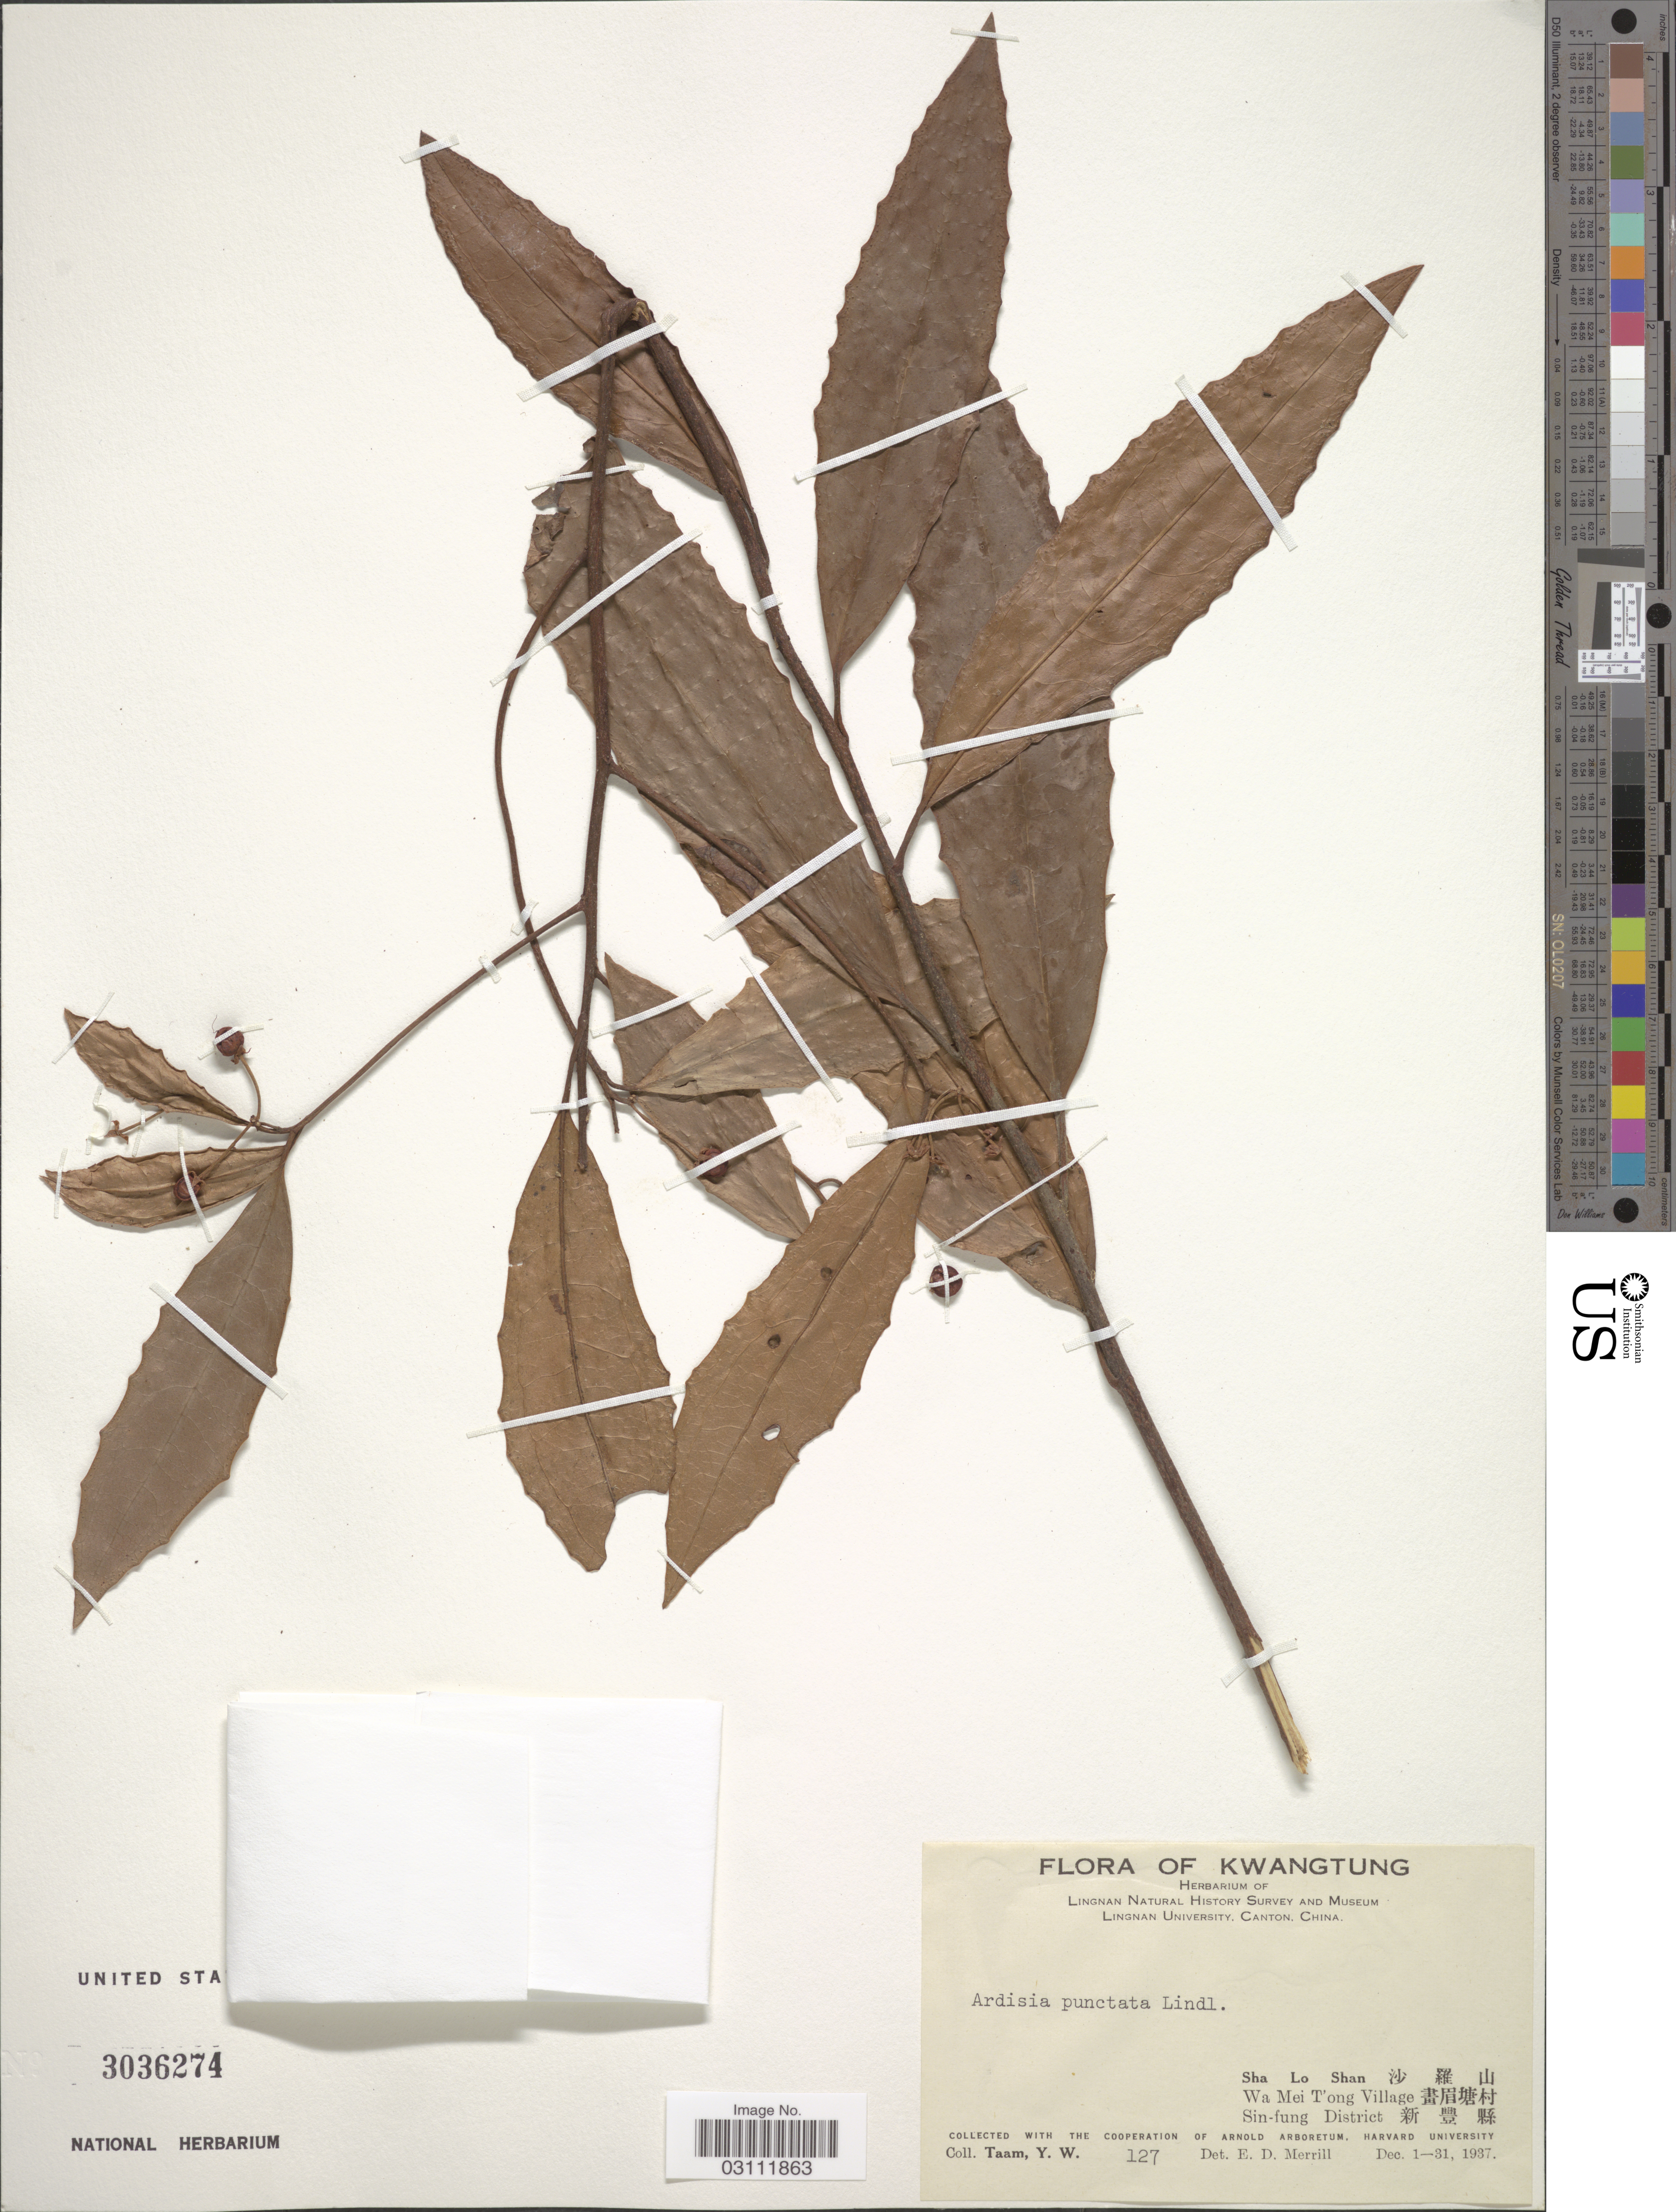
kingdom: Plantae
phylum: Tracheophyta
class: Magnoliopsida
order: Ericales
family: Primulaceae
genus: Ardisia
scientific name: Ardisia punctata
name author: Lindl.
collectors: Y. W. Taam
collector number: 127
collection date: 1937-12-01/1937-12-31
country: China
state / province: Guangdong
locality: Sha Lo Shan, Wa Mei T'ong Village. Sin-fung District.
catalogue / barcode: US 3036274